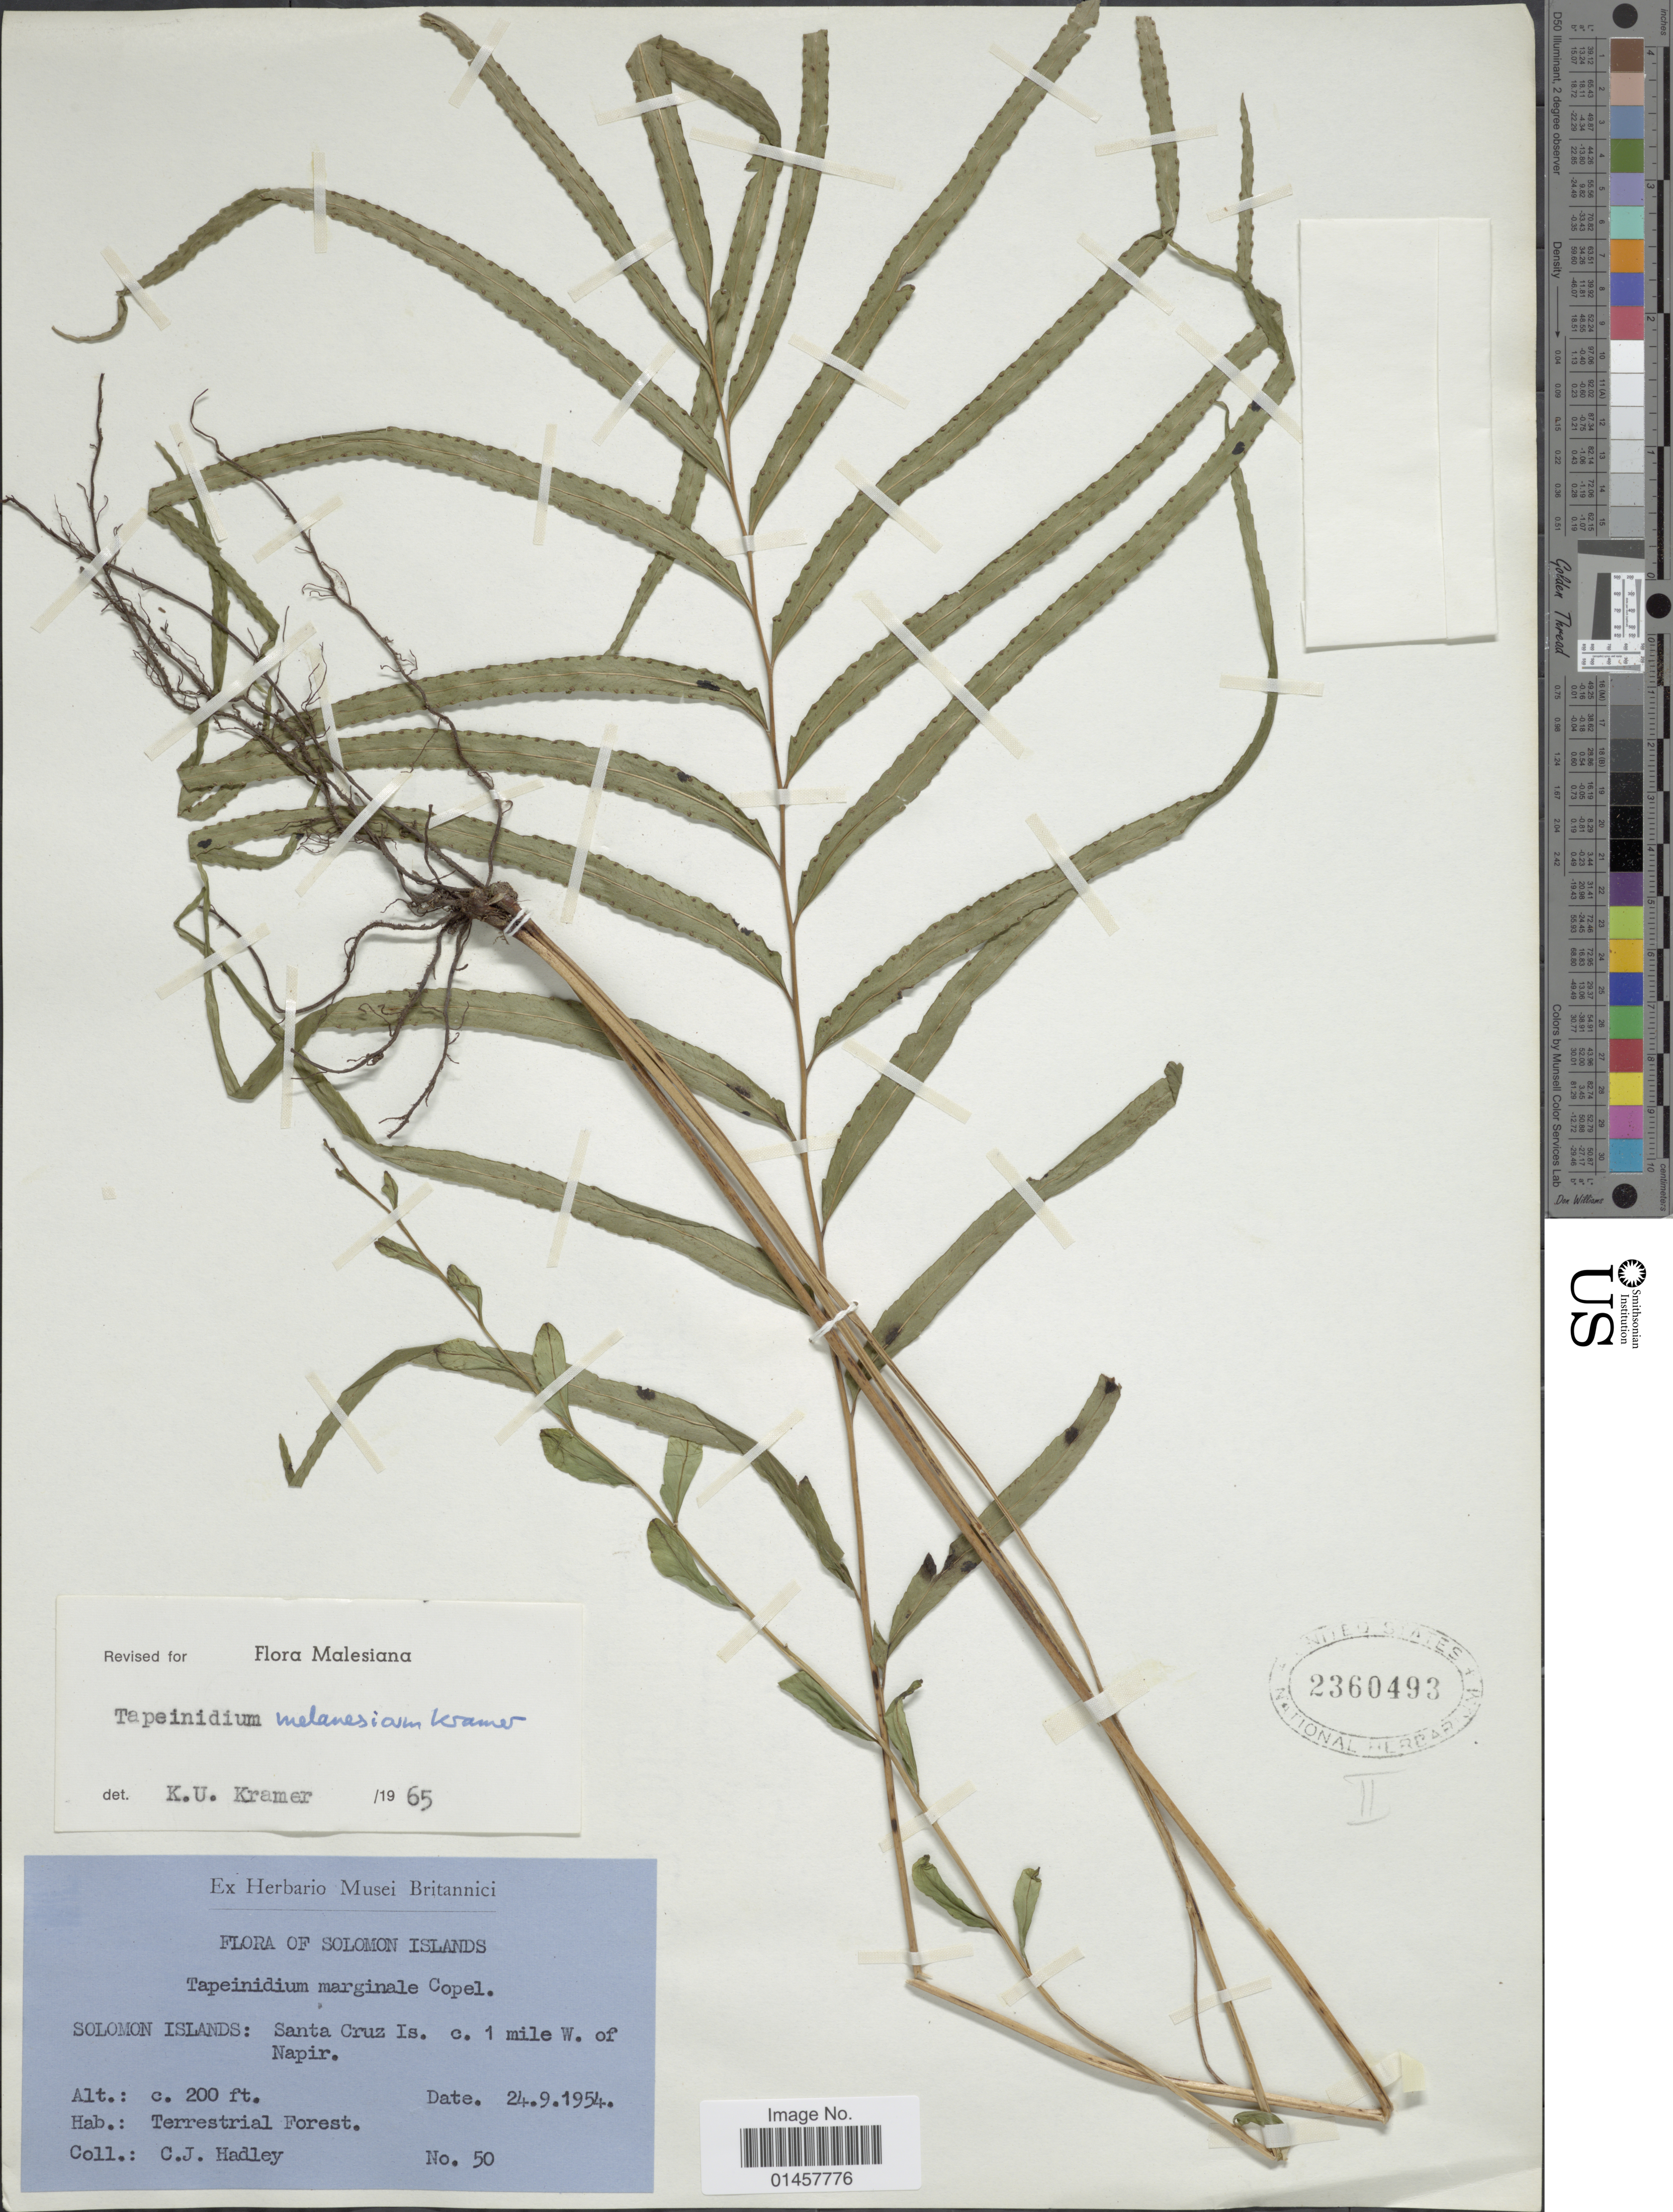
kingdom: Plantae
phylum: Tracheophyta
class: Polypodiopsida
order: Polypodiales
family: Lindsaeaceae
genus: Tapeinidium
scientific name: Tapeinidium melanesicum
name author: K.U. Kramer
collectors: C. Hadley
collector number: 50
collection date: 1954-09-24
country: Solomon Islands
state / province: Solomon Islands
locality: Solomon Islands: Santa Cruz Is. c. 1 mile W of Napir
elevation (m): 61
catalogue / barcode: US 2360493